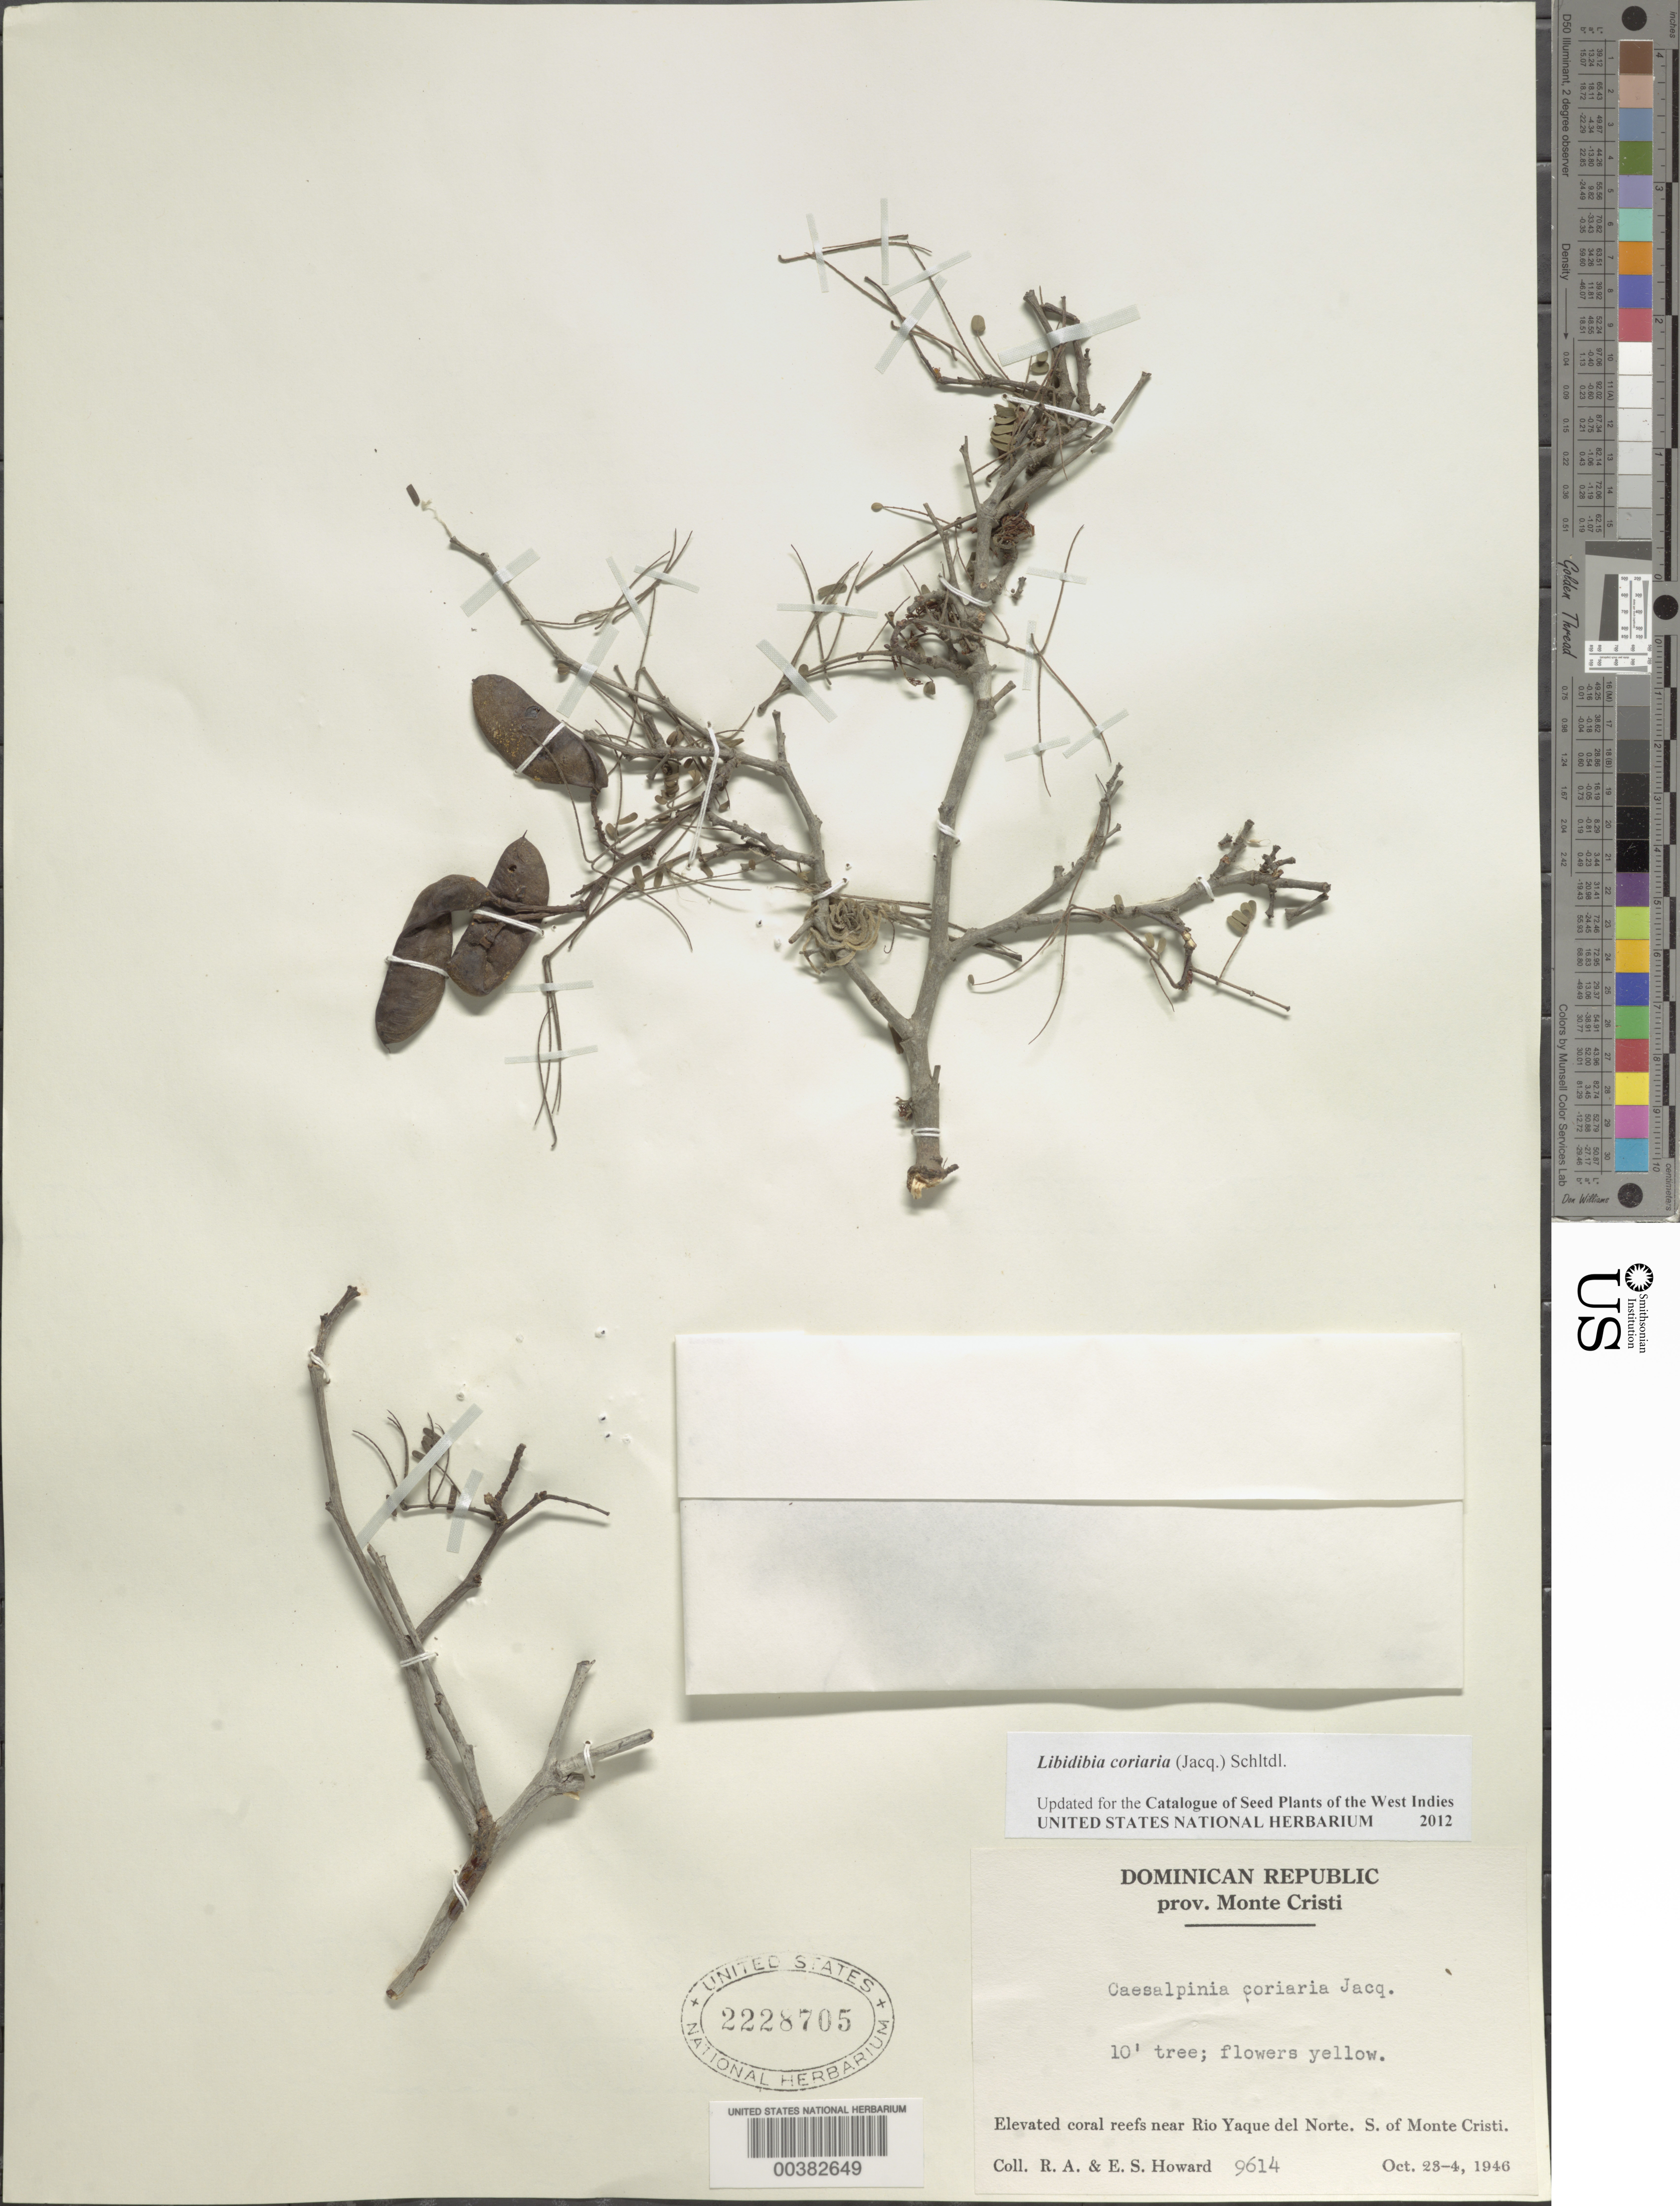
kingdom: Plantae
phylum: Tracheophyta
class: Magnoliopsida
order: Fabales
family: Fabaceae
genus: Libidibia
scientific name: Libidibia coriaria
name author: (Jacq.) Schltdl.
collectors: R. A. Howard & E. S. Howard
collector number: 9614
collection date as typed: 23 Oct 1946 and 24 Oct 1946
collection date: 1946-10-23,1946-10-24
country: Dominican Republic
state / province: Monte Cristi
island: Hispaniola Island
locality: Near rio yaque del norte, s of montecristi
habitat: Elevated coral reefs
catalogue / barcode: US 2228705